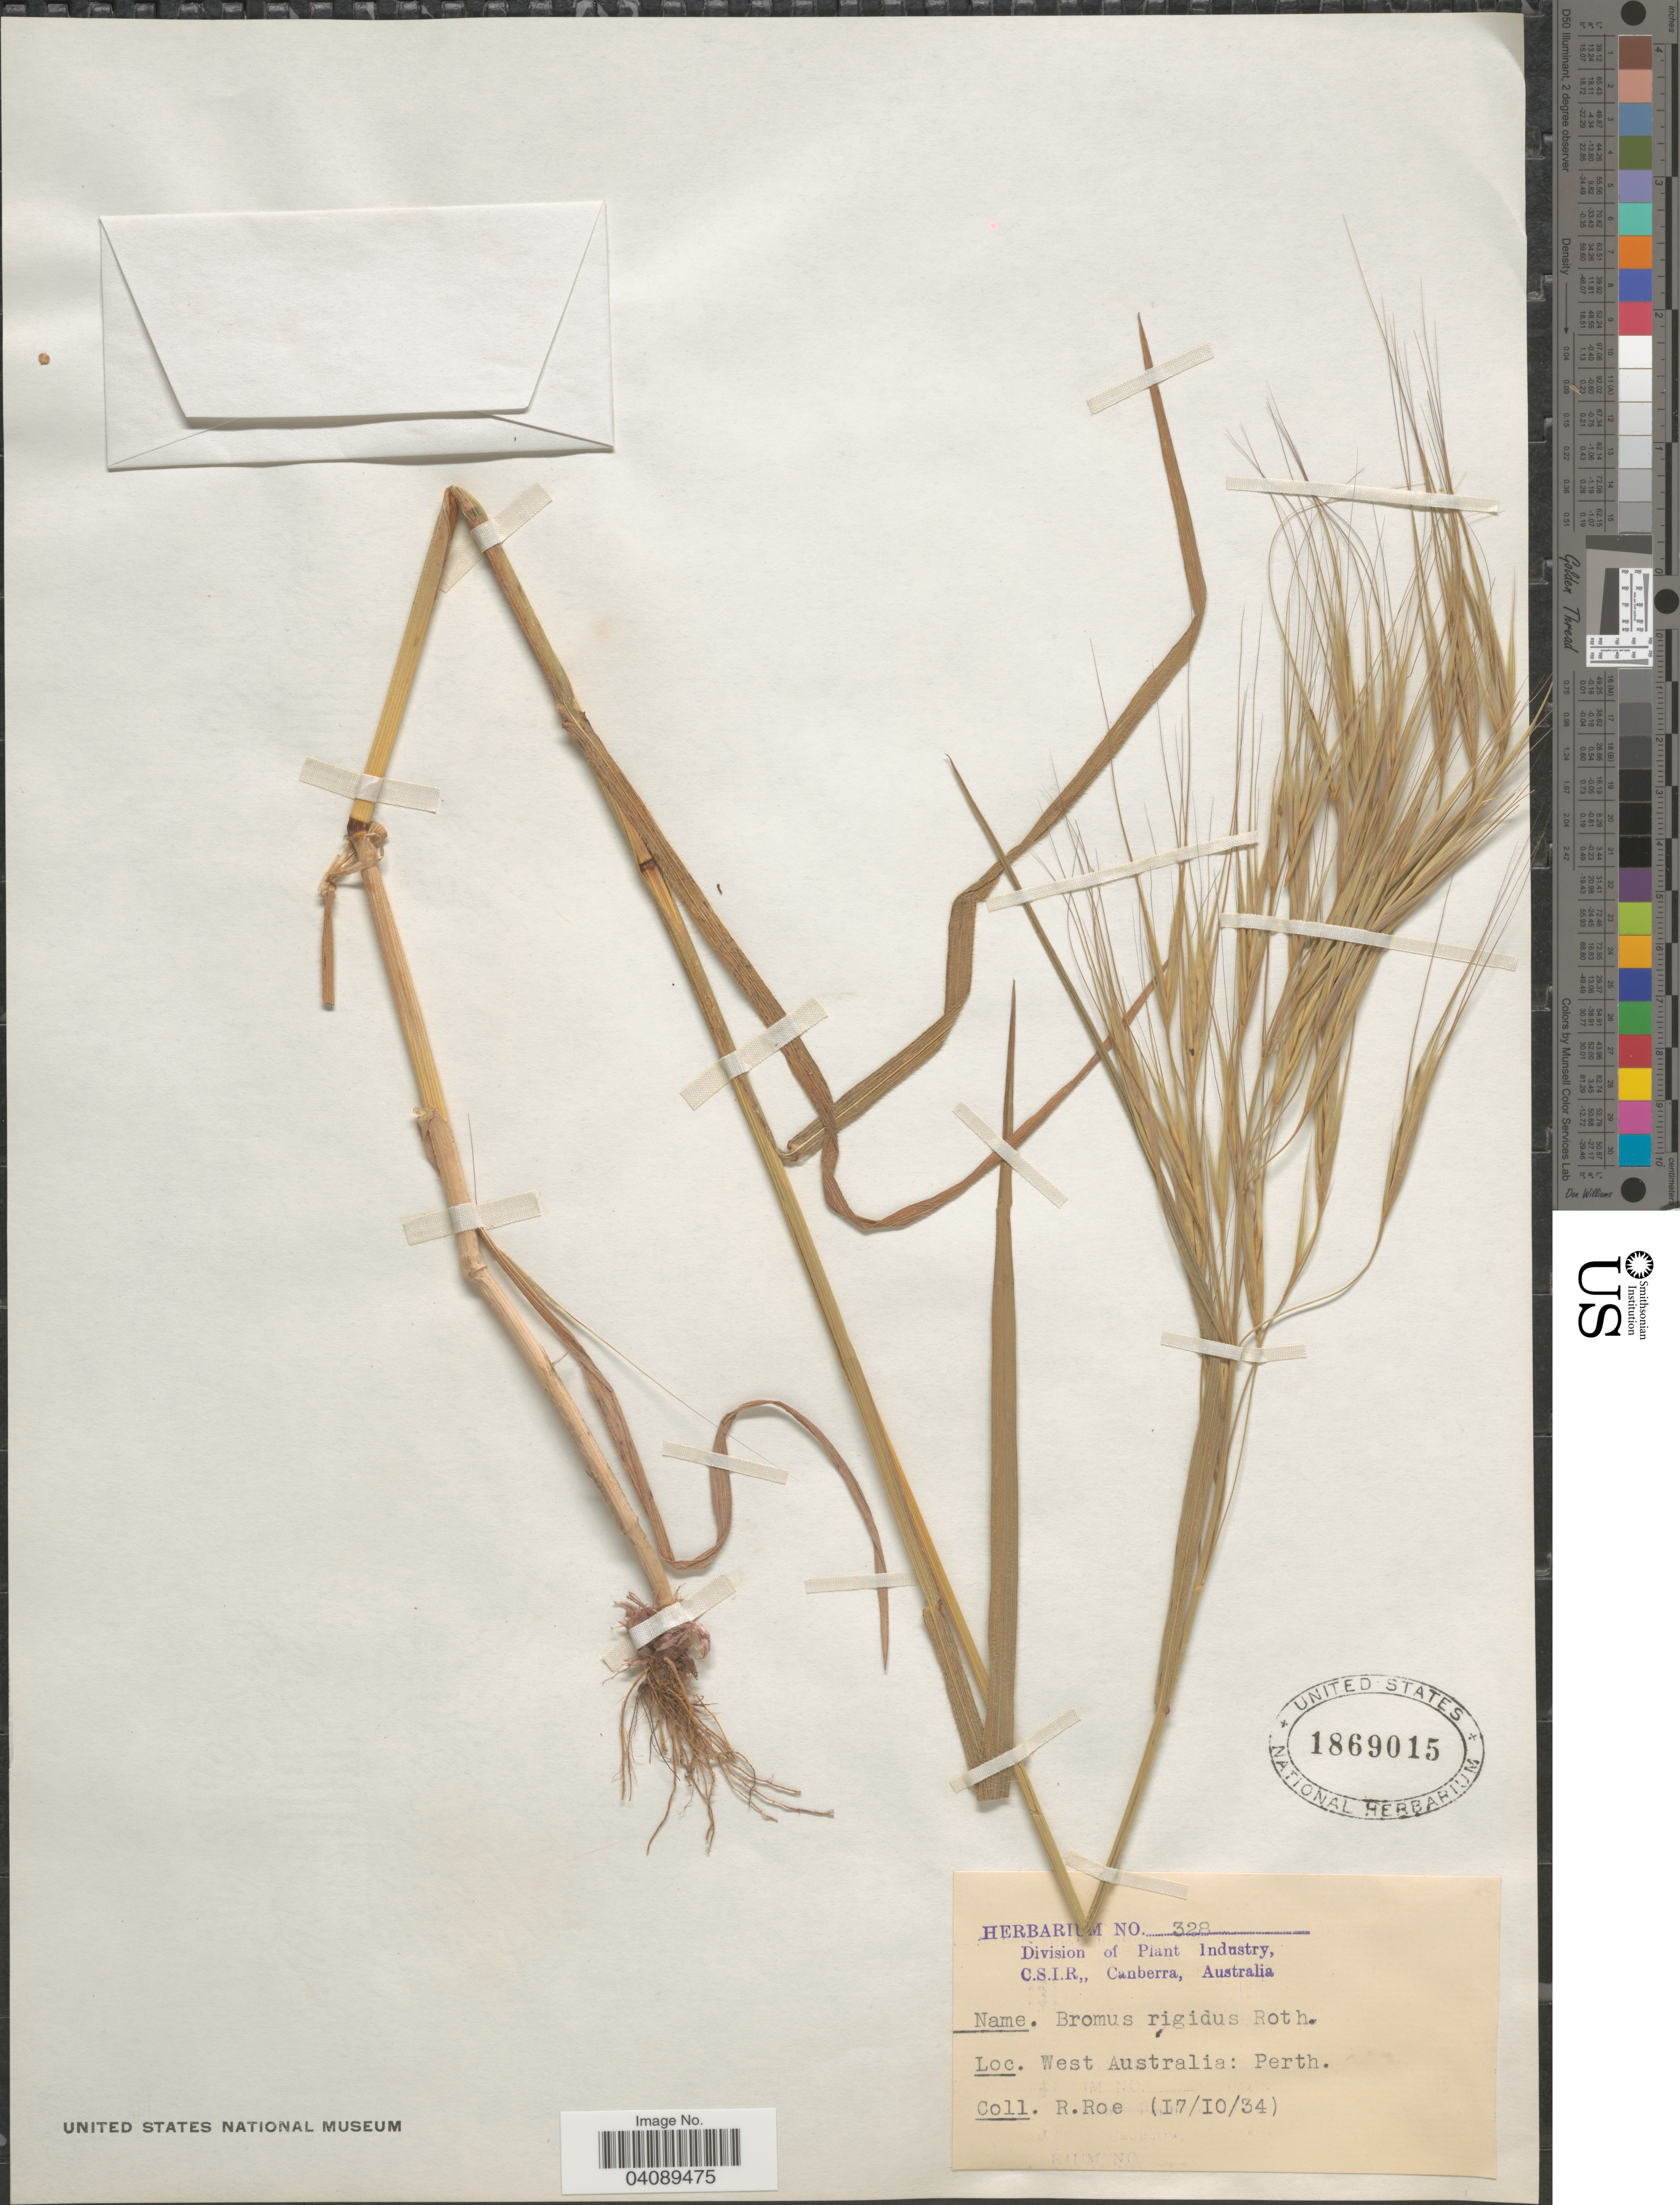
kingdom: Plantae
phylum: Tracheophyta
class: Liliopsida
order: Poales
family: Poaceae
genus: Bromus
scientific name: Bromus rigidus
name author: Roth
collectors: R. Roe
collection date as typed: Transcribed d/m/y: 17/10/34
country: Australia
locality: West Australia: Perth.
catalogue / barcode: US 1869015